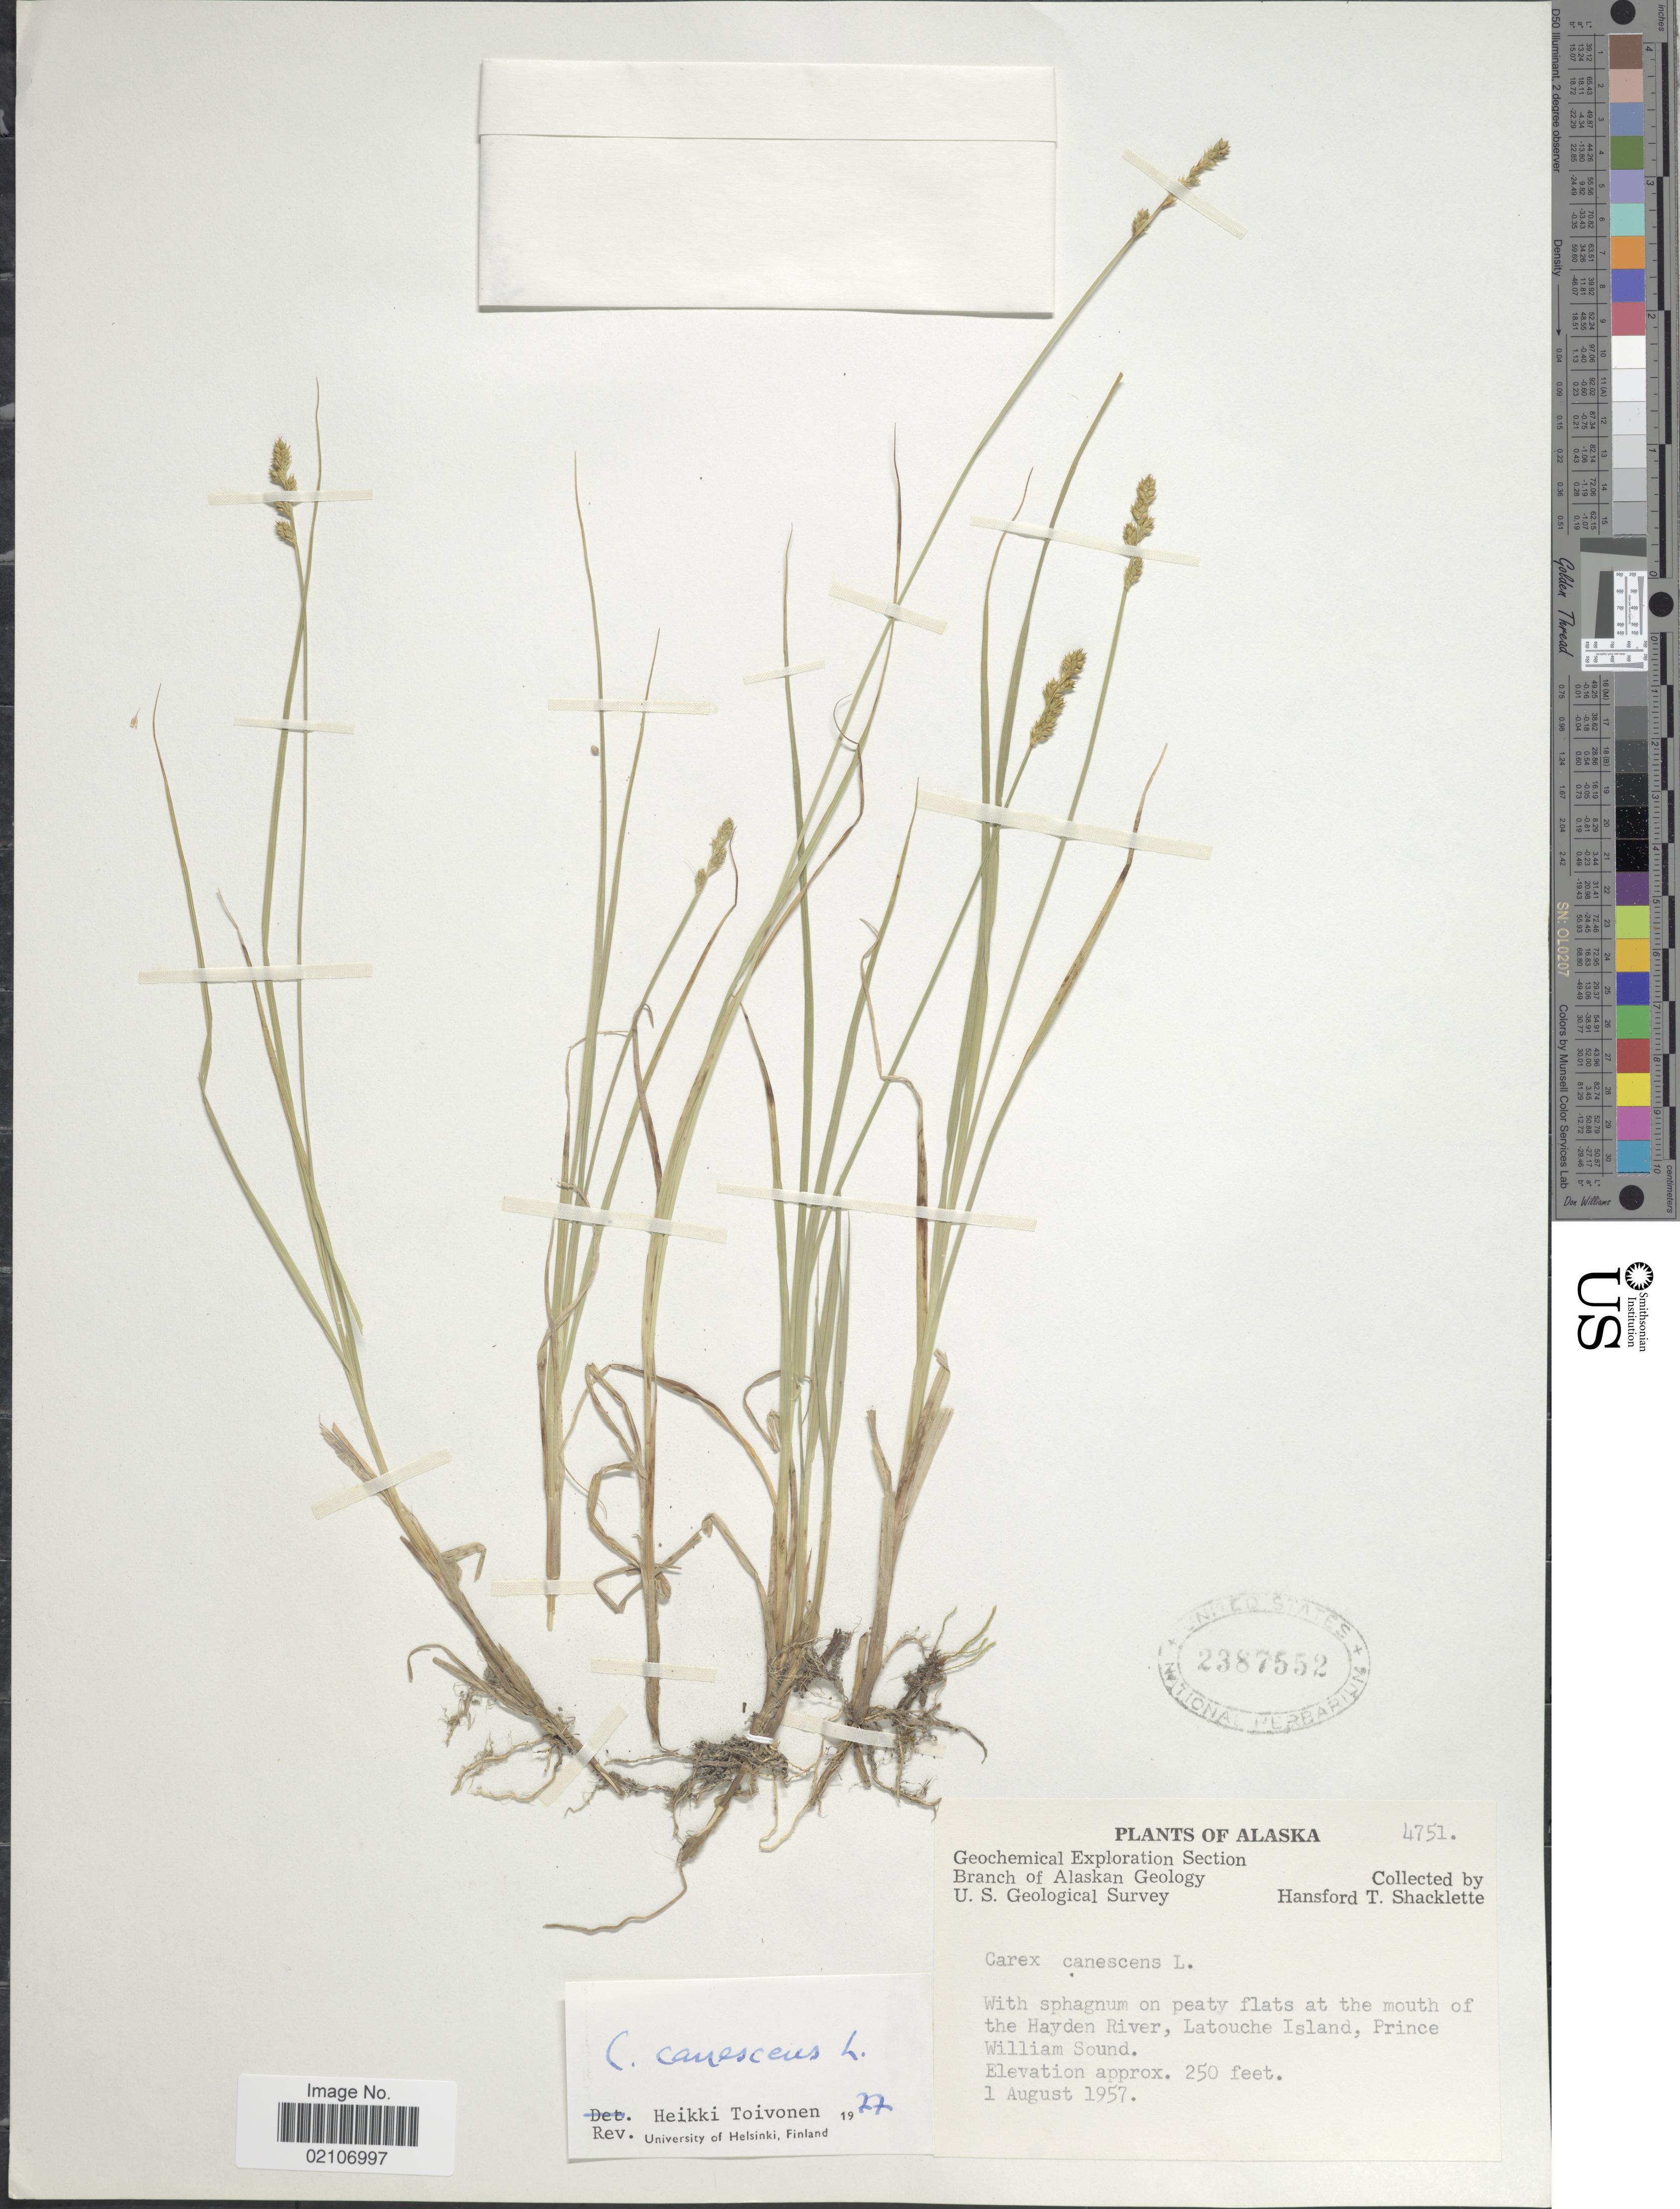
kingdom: Plantae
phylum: Tracheophyta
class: Liliopsida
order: Poales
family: Cyperaceae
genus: Carex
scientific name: Carex canescens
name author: L.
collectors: H. Shacklette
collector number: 4751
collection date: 1957-08-01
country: United States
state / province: Alaska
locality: At the mouth of the Hayden River, Latouche island, Prince William Sound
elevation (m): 76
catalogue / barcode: US 2387552